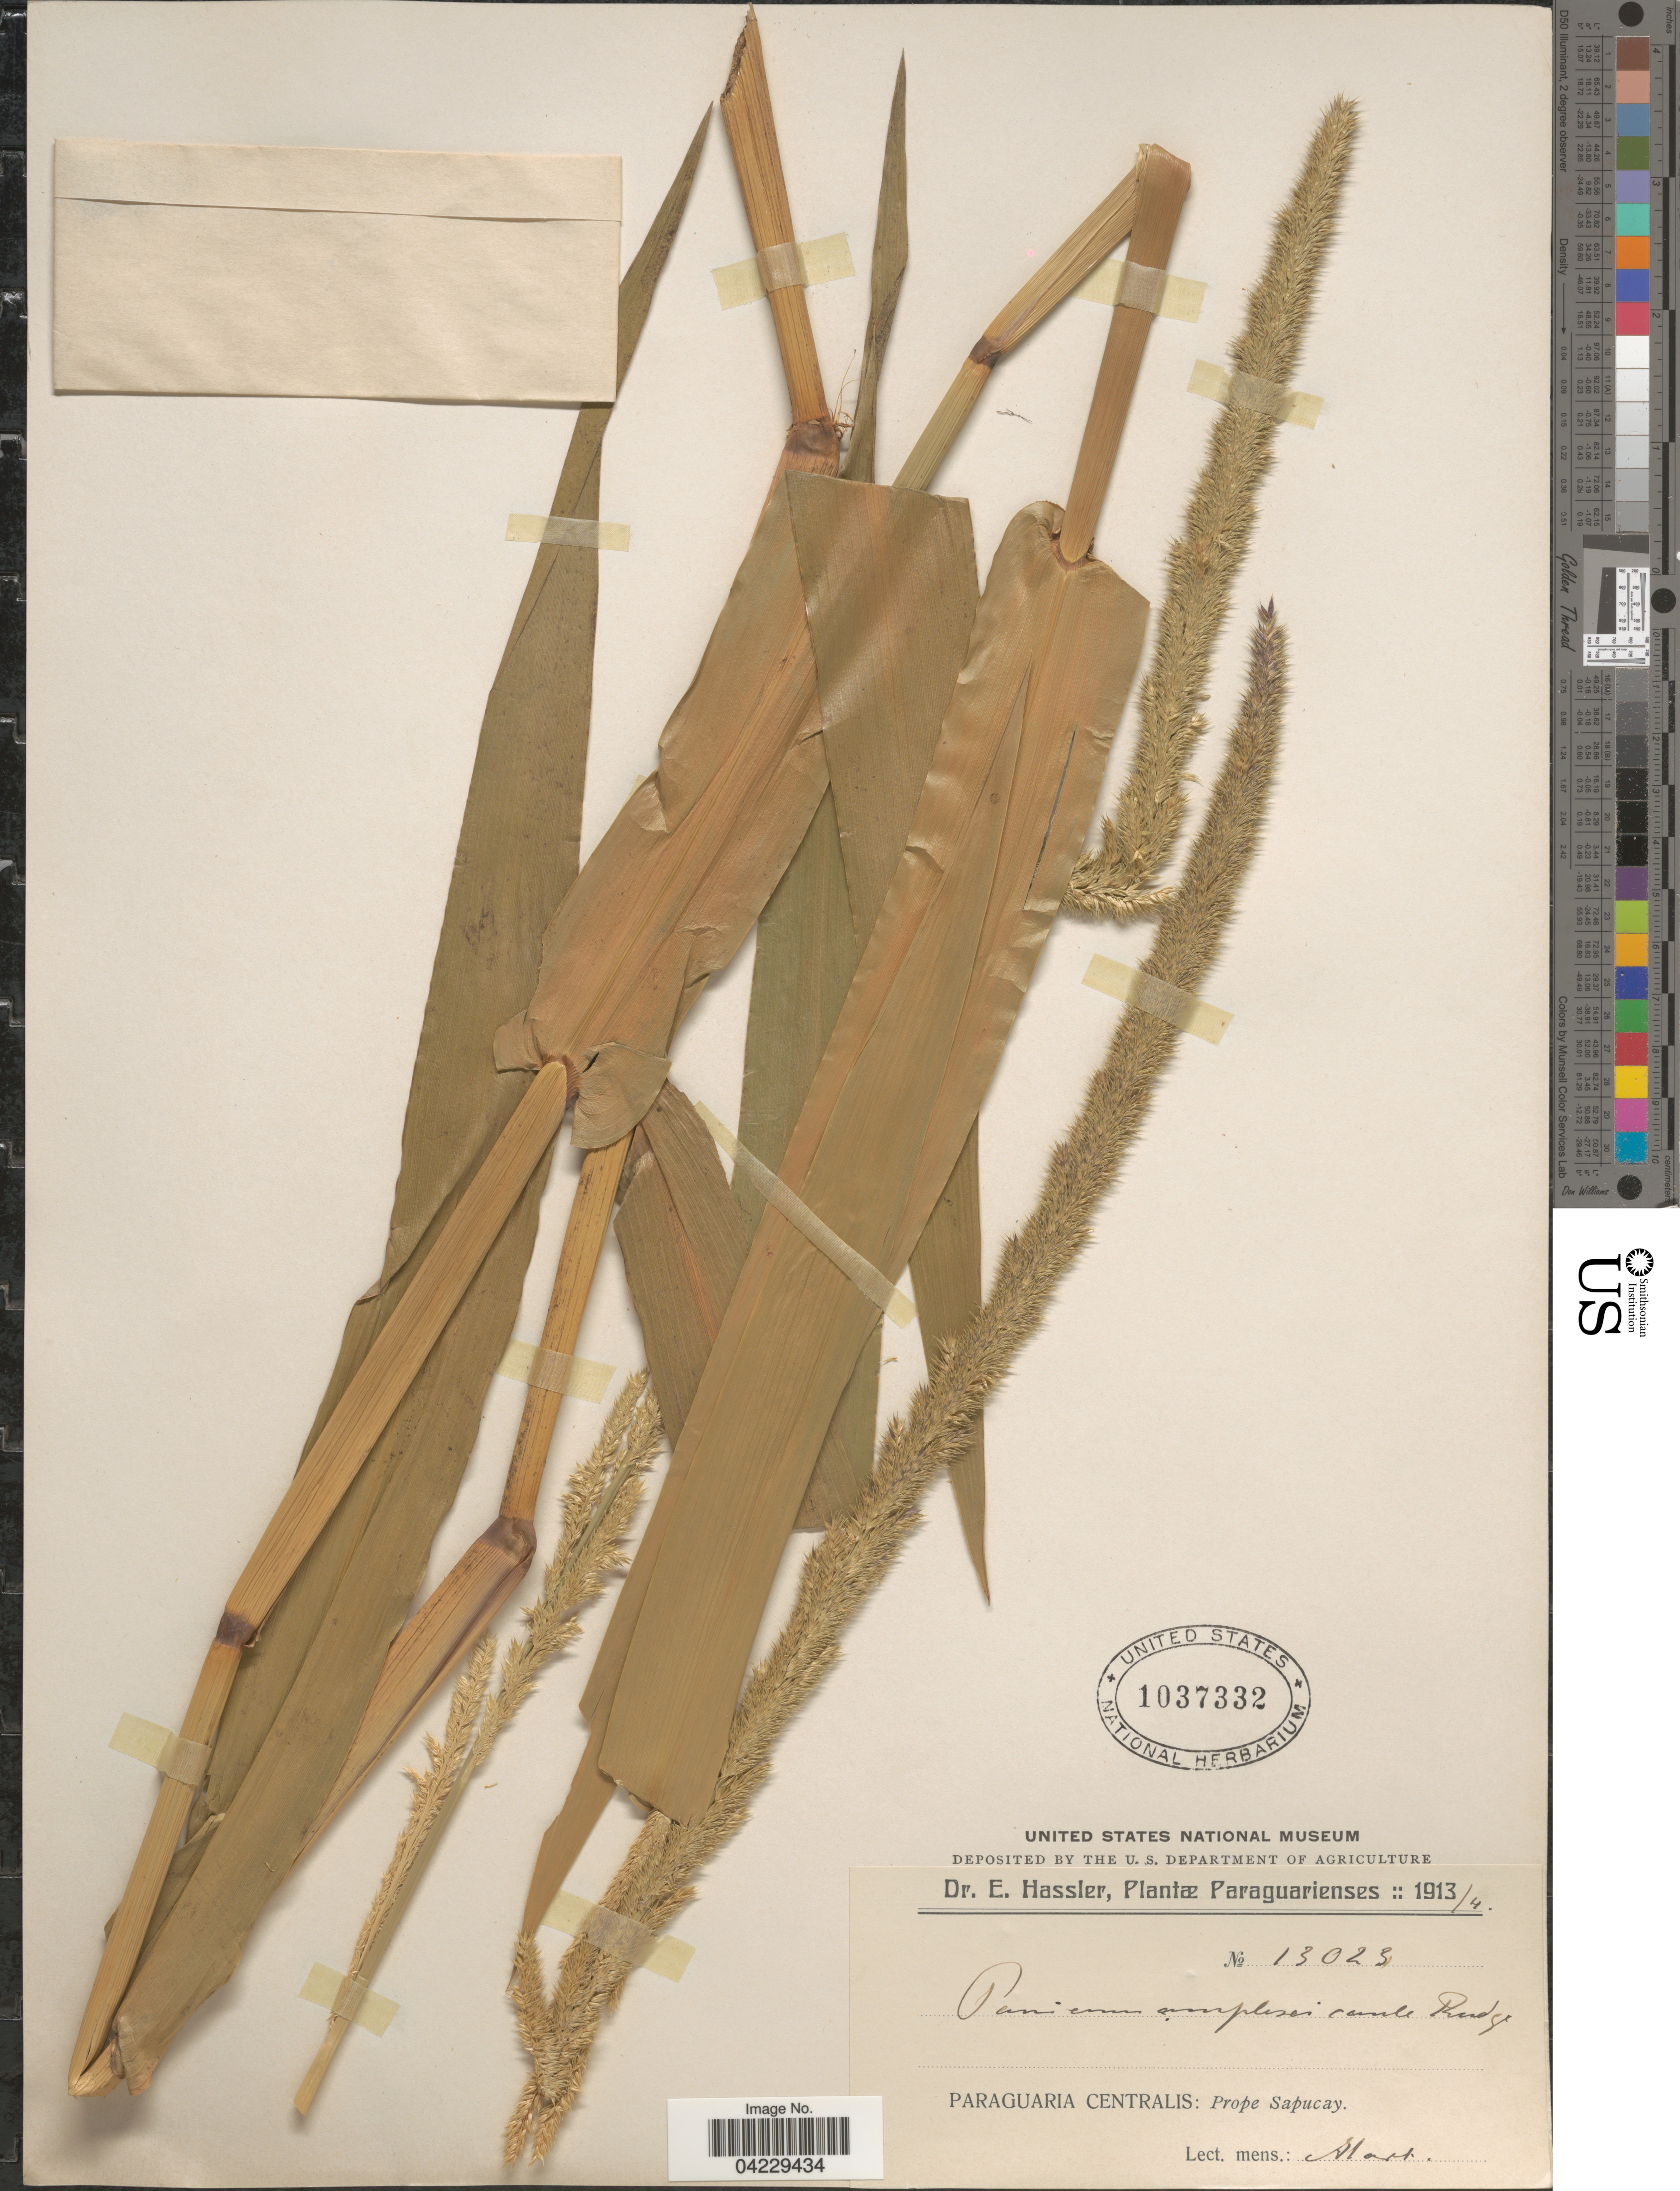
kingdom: Plantae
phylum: Tracheophyta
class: Liliopsida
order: Poales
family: Poaceae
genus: Hymenachne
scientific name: Hymenachne amplexicaulis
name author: (Rudge) Nees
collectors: E. Hassler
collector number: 13023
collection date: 1913-03/1914-03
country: Paraguay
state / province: Central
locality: Paraguaria Centralis: Prope Sapucay.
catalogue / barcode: US 1037332